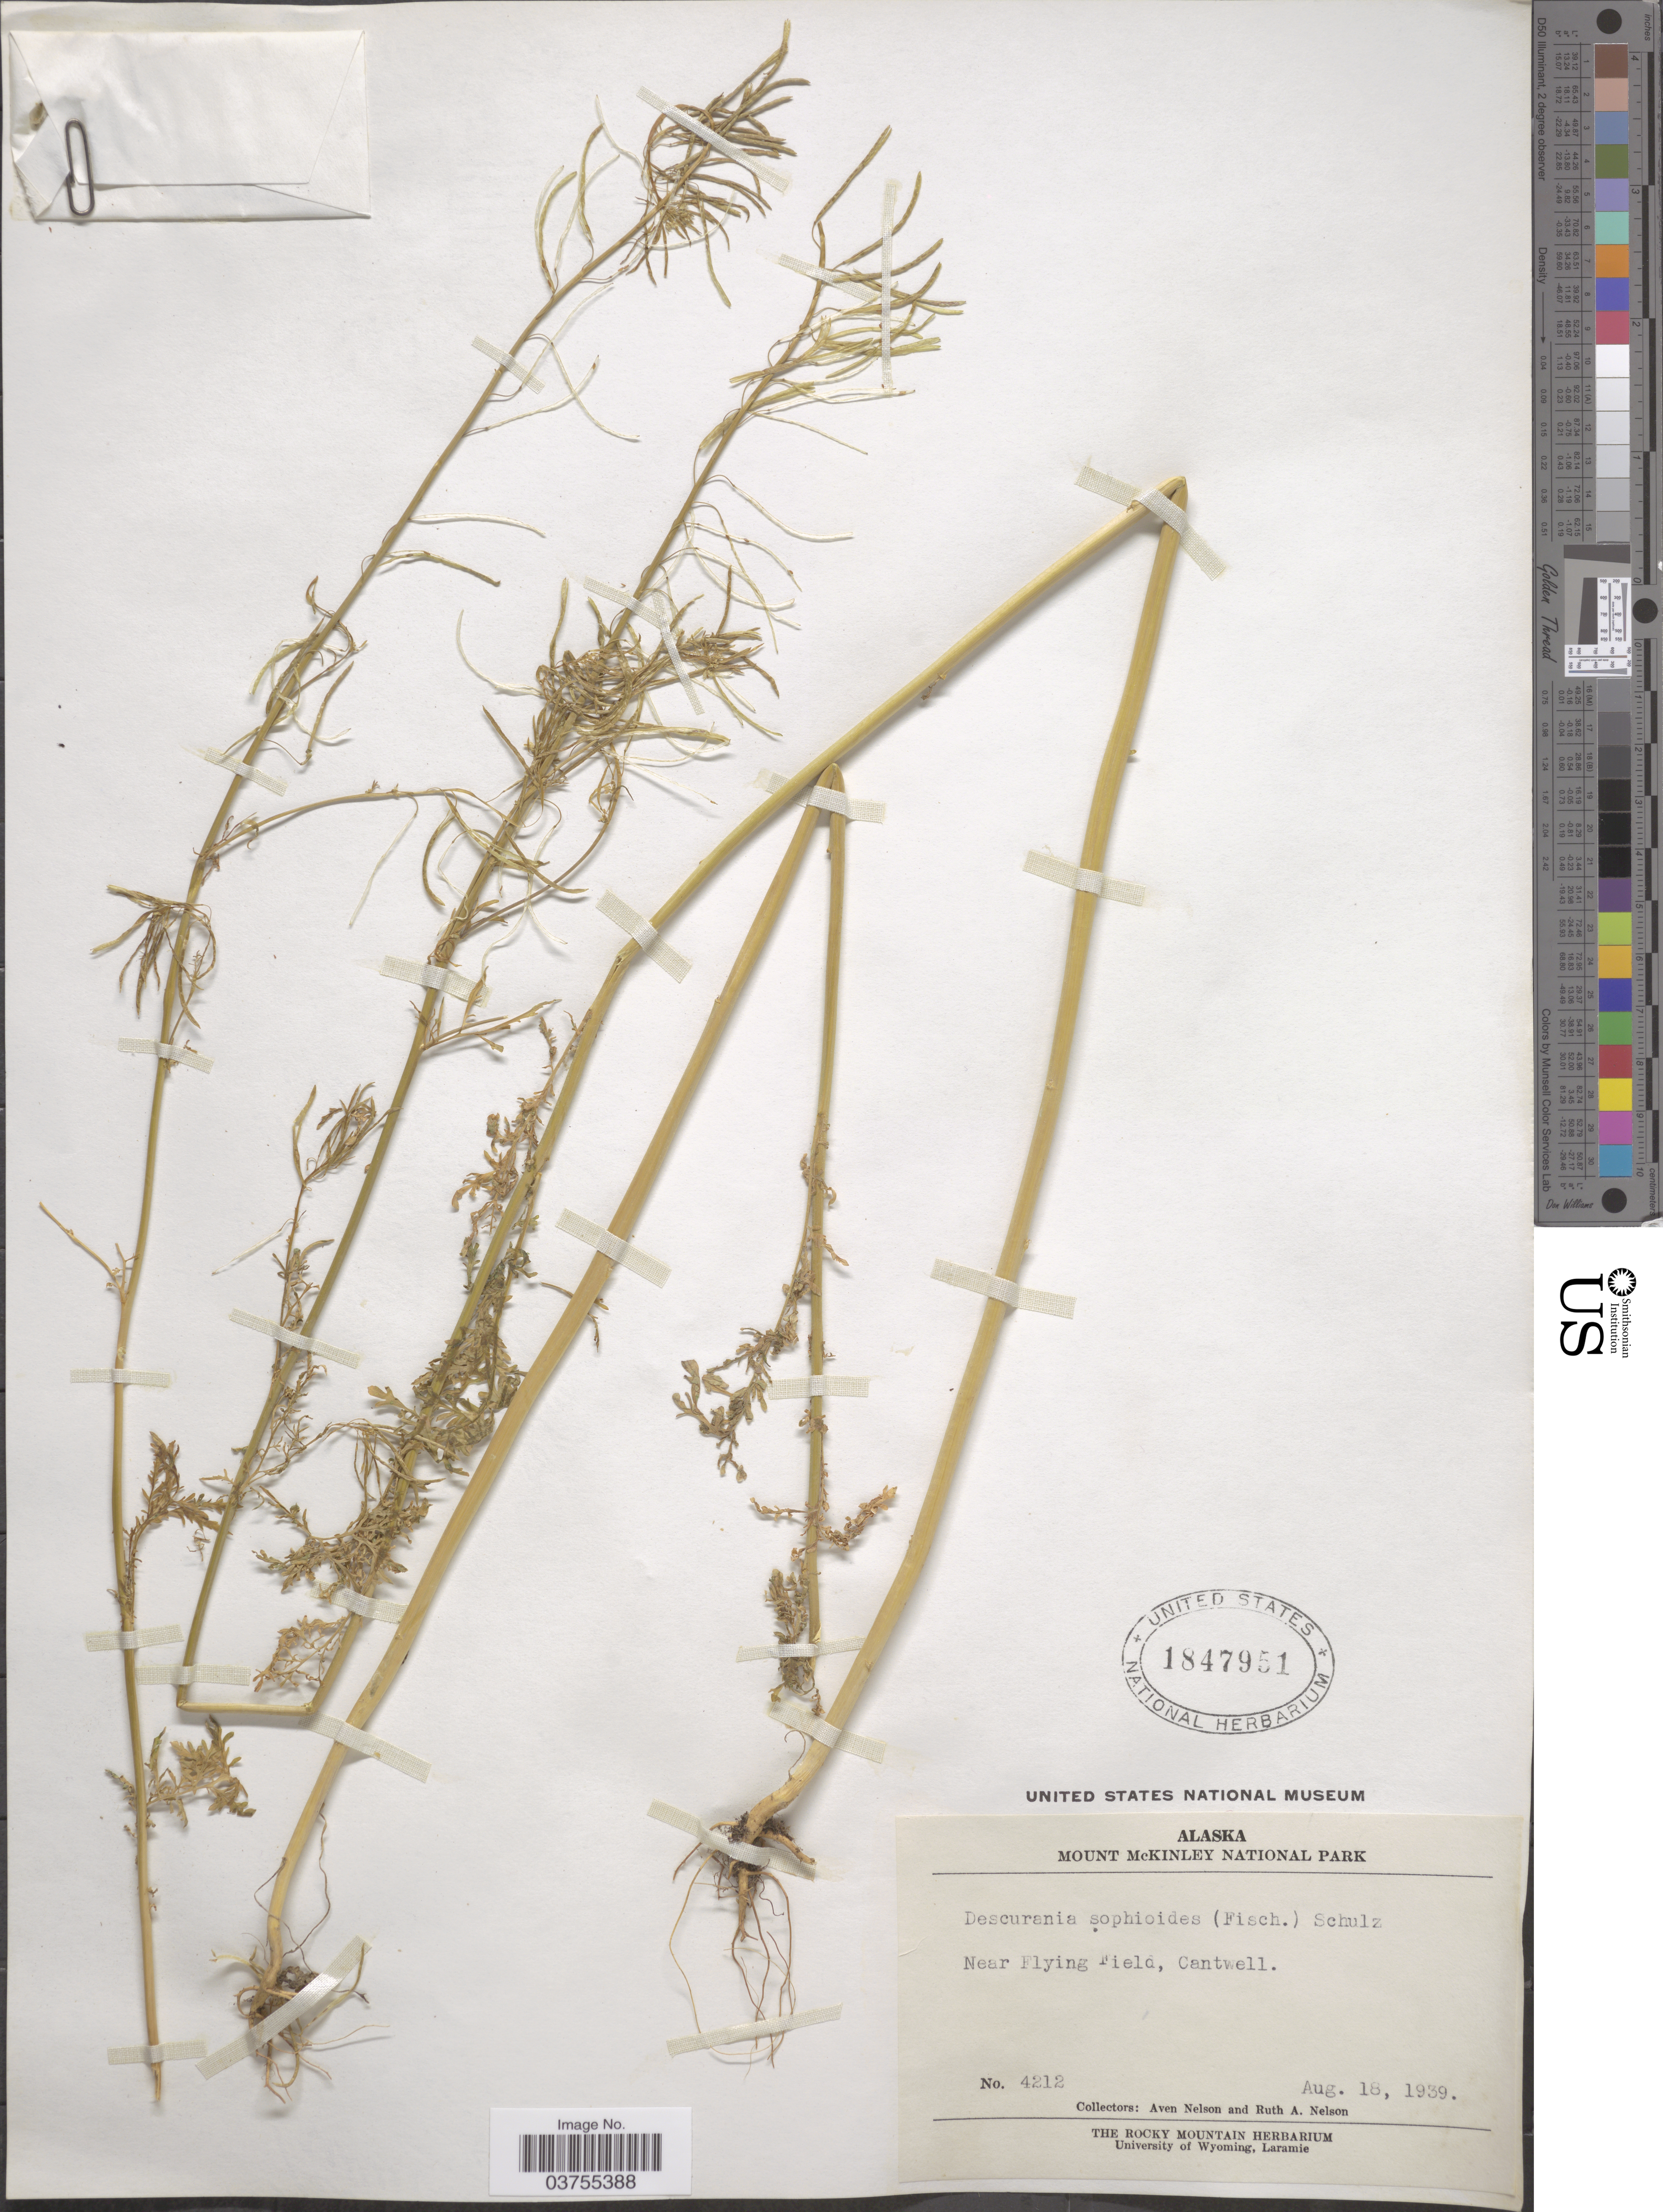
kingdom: Plantae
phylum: Tracheophyta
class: Magnoliopsida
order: Brassicales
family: Brassicaceae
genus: Descurainia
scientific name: Descurainia sophioides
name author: (Fisch.) O.E. Schultz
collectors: A. Nelson & R. A. Nelson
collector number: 4212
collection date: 1939-08-18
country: United States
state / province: Alaska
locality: Mount McKinley National Park. near Flying Field, Cantwell.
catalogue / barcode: US 1847951